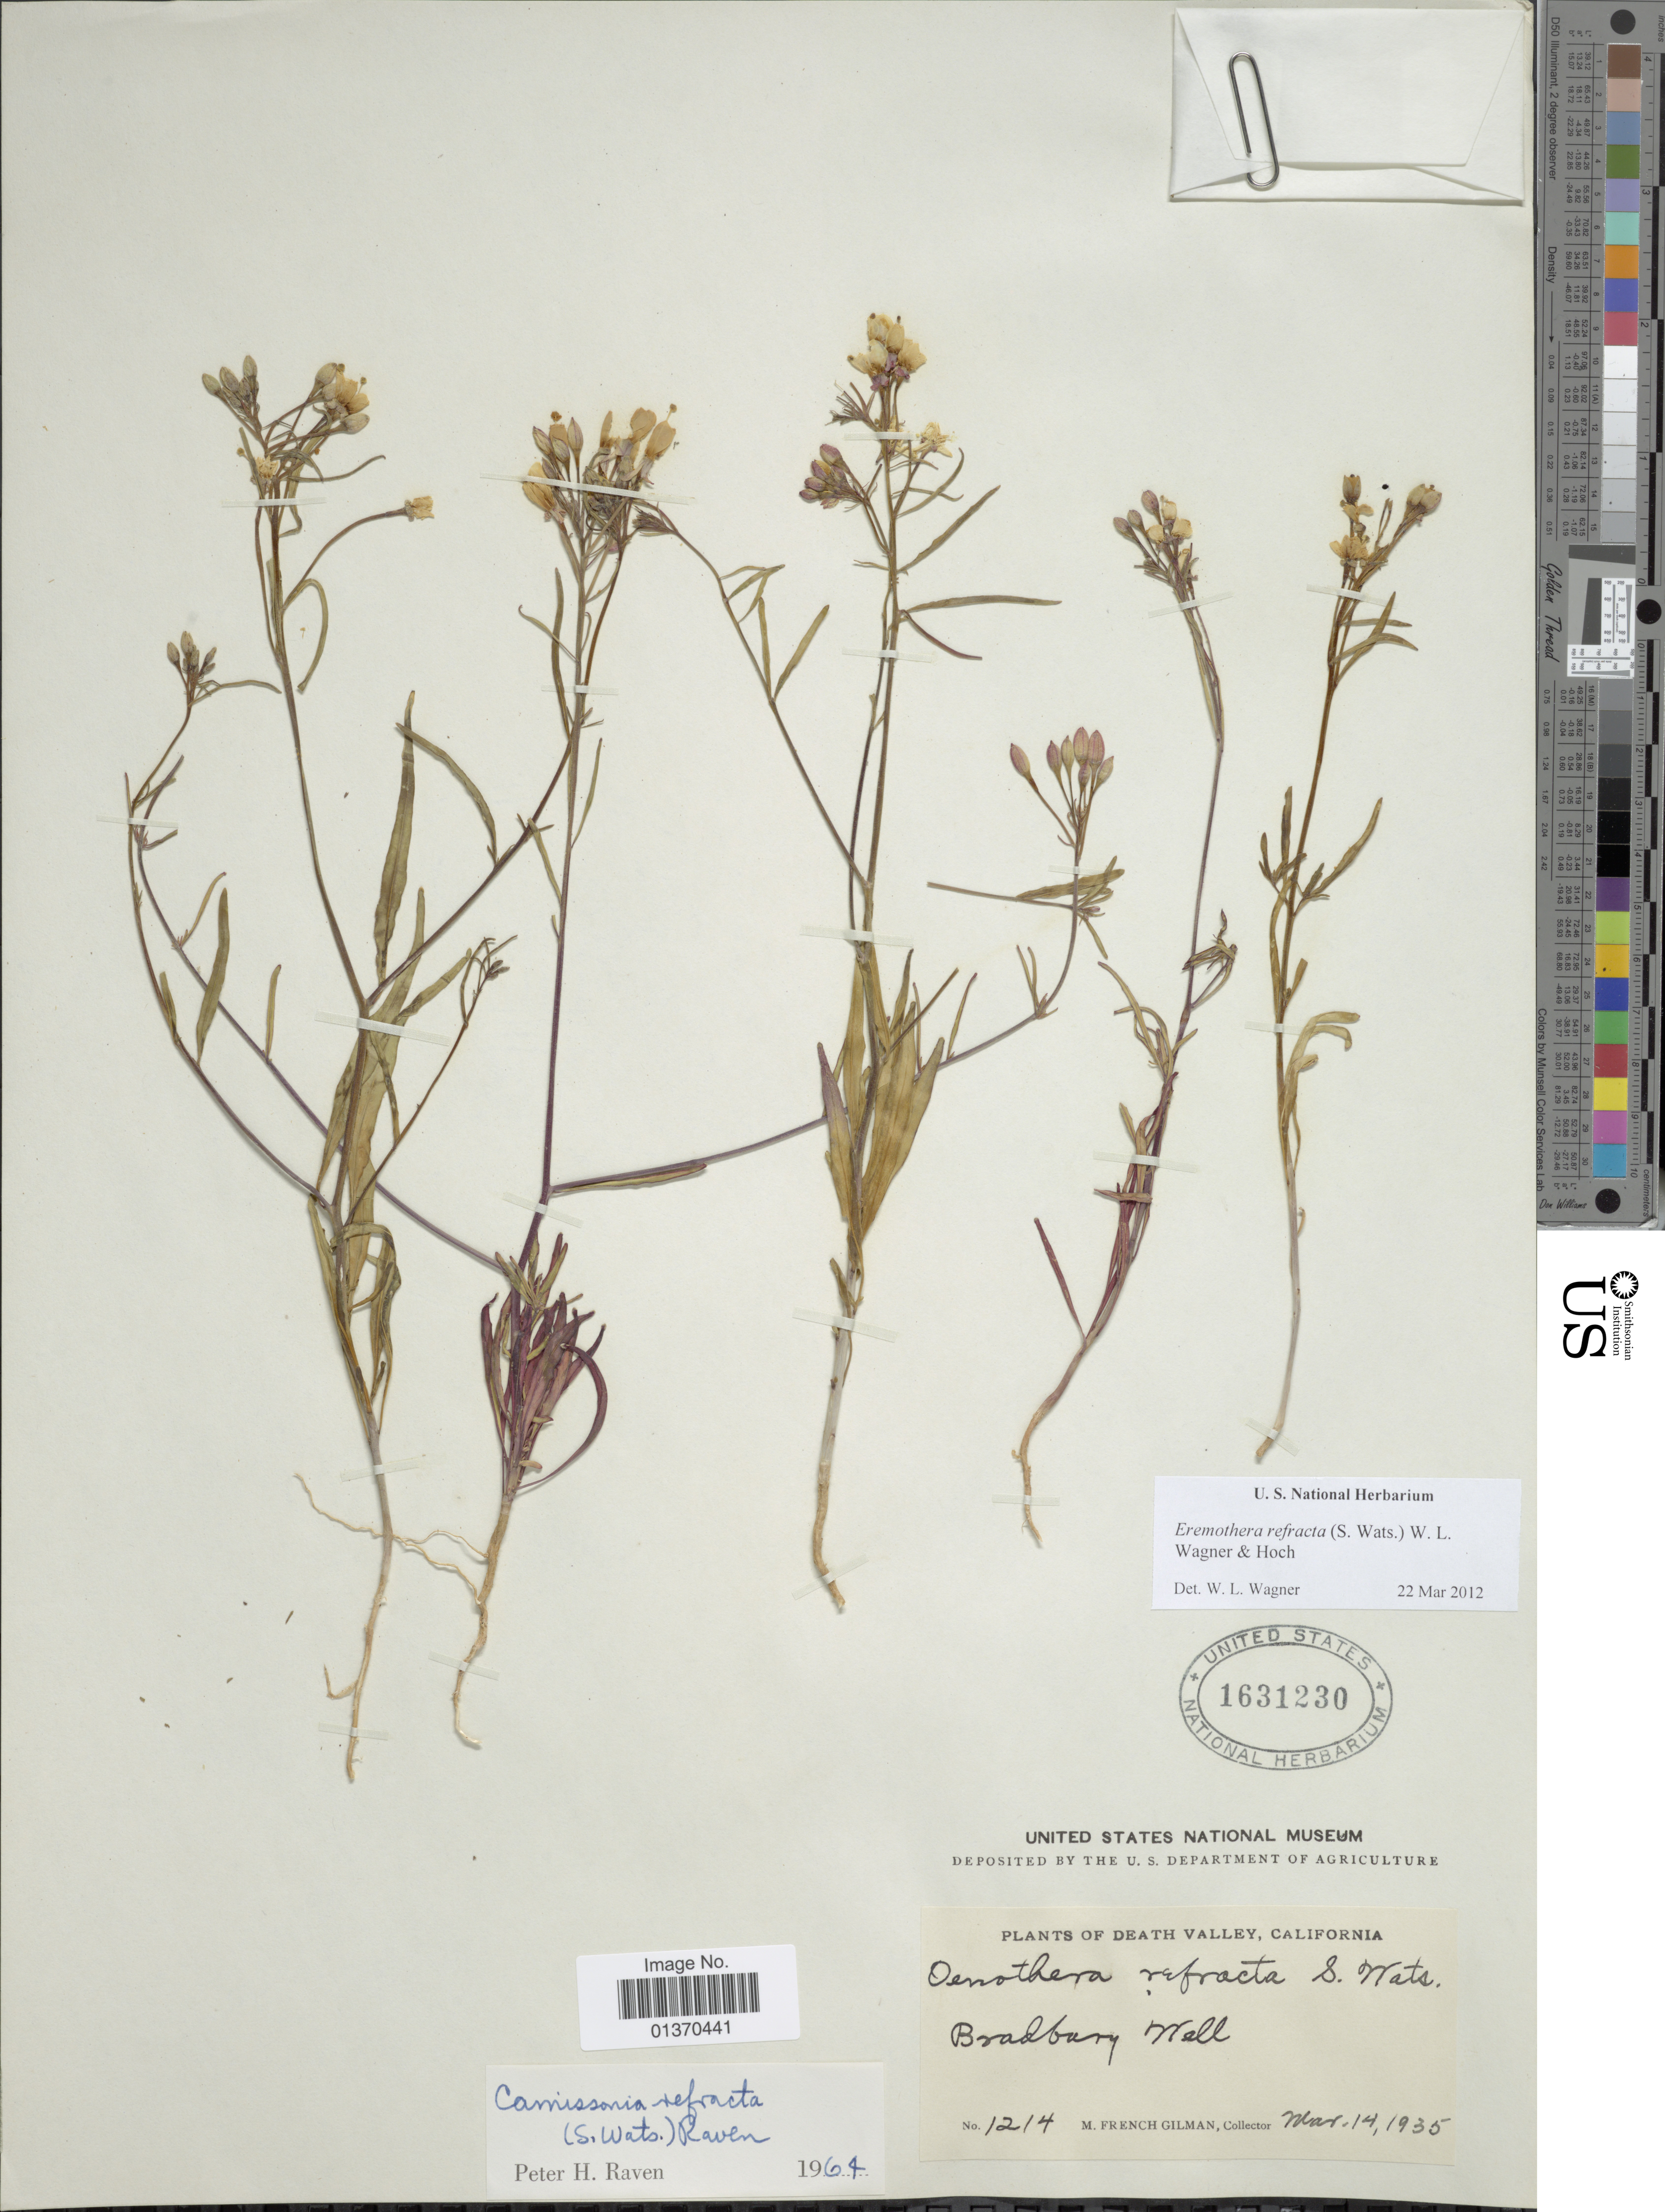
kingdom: Plantae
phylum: Tracheophyta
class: Magnoliopsida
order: Myrtales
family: Onagraceae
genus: Eremothera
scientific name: Eremothera refracta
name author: (S. Watson) W.L. Wagner & Hoch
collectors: M. F. Gilman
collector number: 1214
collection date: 1935-03-14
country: United States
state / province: California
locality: Death Valley, Bradbury Well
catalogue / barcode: US 1631230